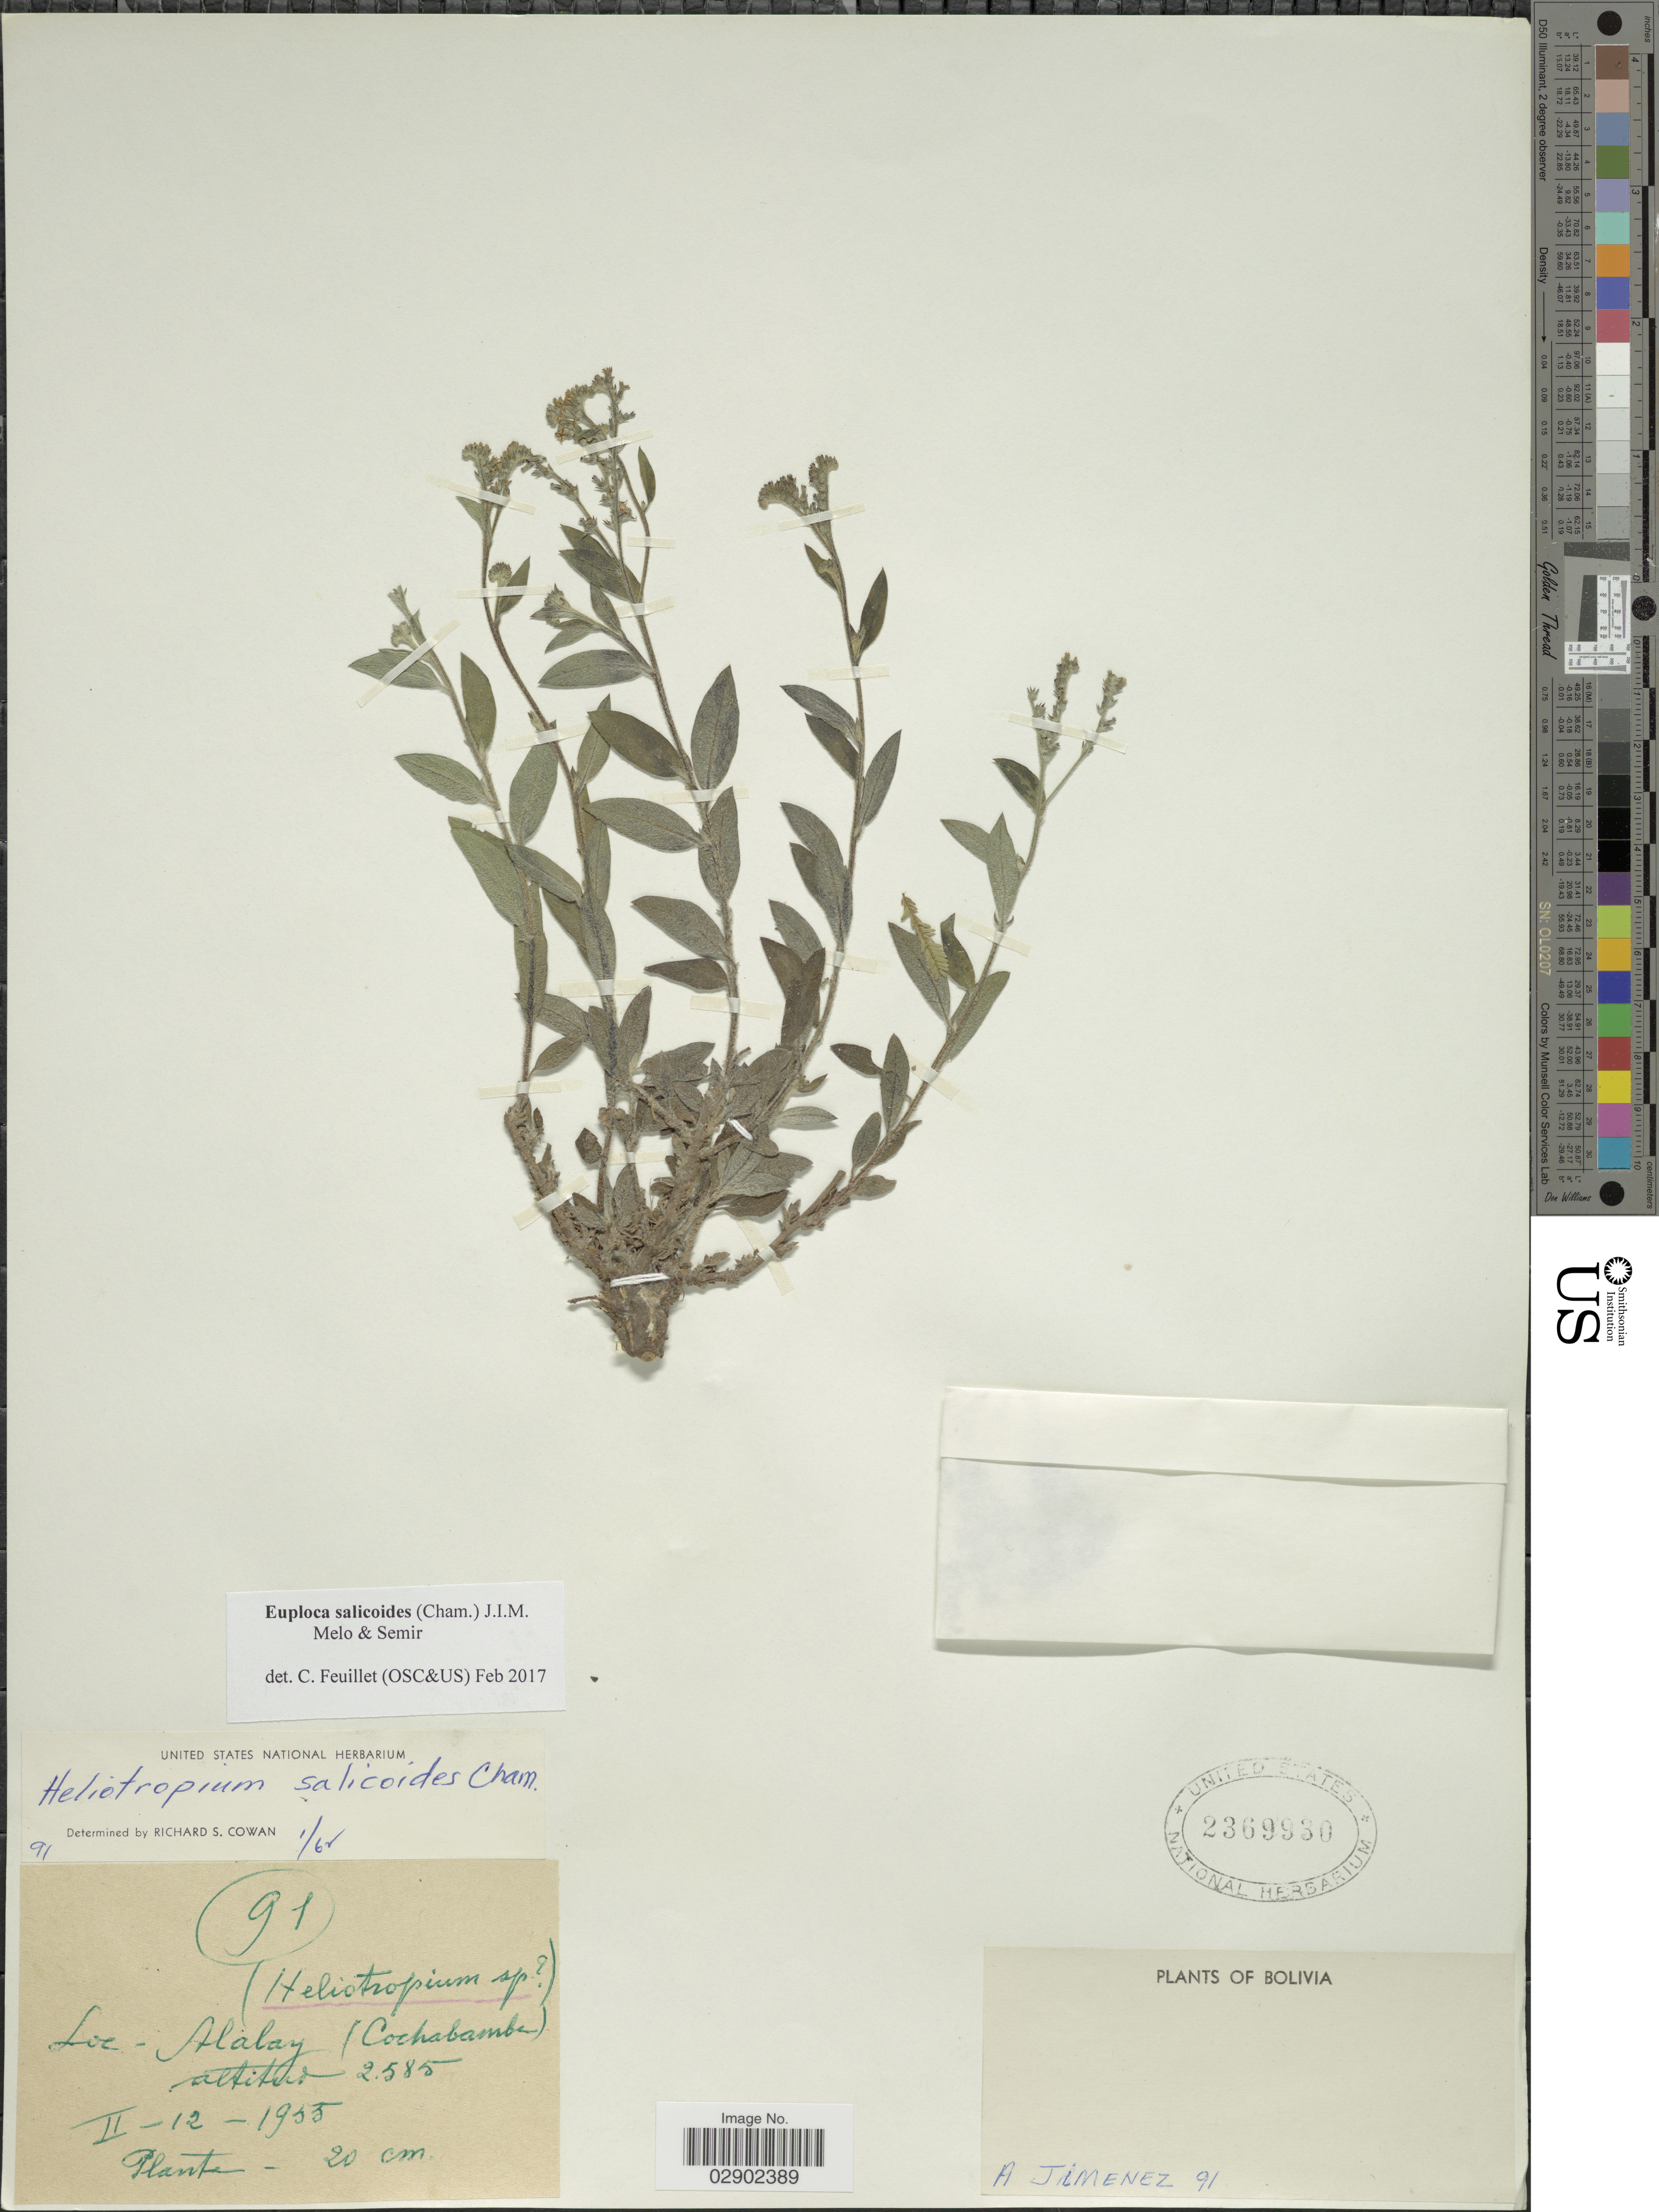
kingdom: Plantae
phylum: Tracheophyta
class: Magnoliopsida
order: Boraginales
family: Heliotropiaceae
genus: Euploca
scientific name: Euploca cham.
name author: (Cham.) J.I.M. Melo & Semir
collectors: A. Jimenez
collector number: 91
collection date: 1955-02-12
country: Bolivia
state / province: Cochabamba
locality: Alalay.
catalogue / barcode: US 2369930